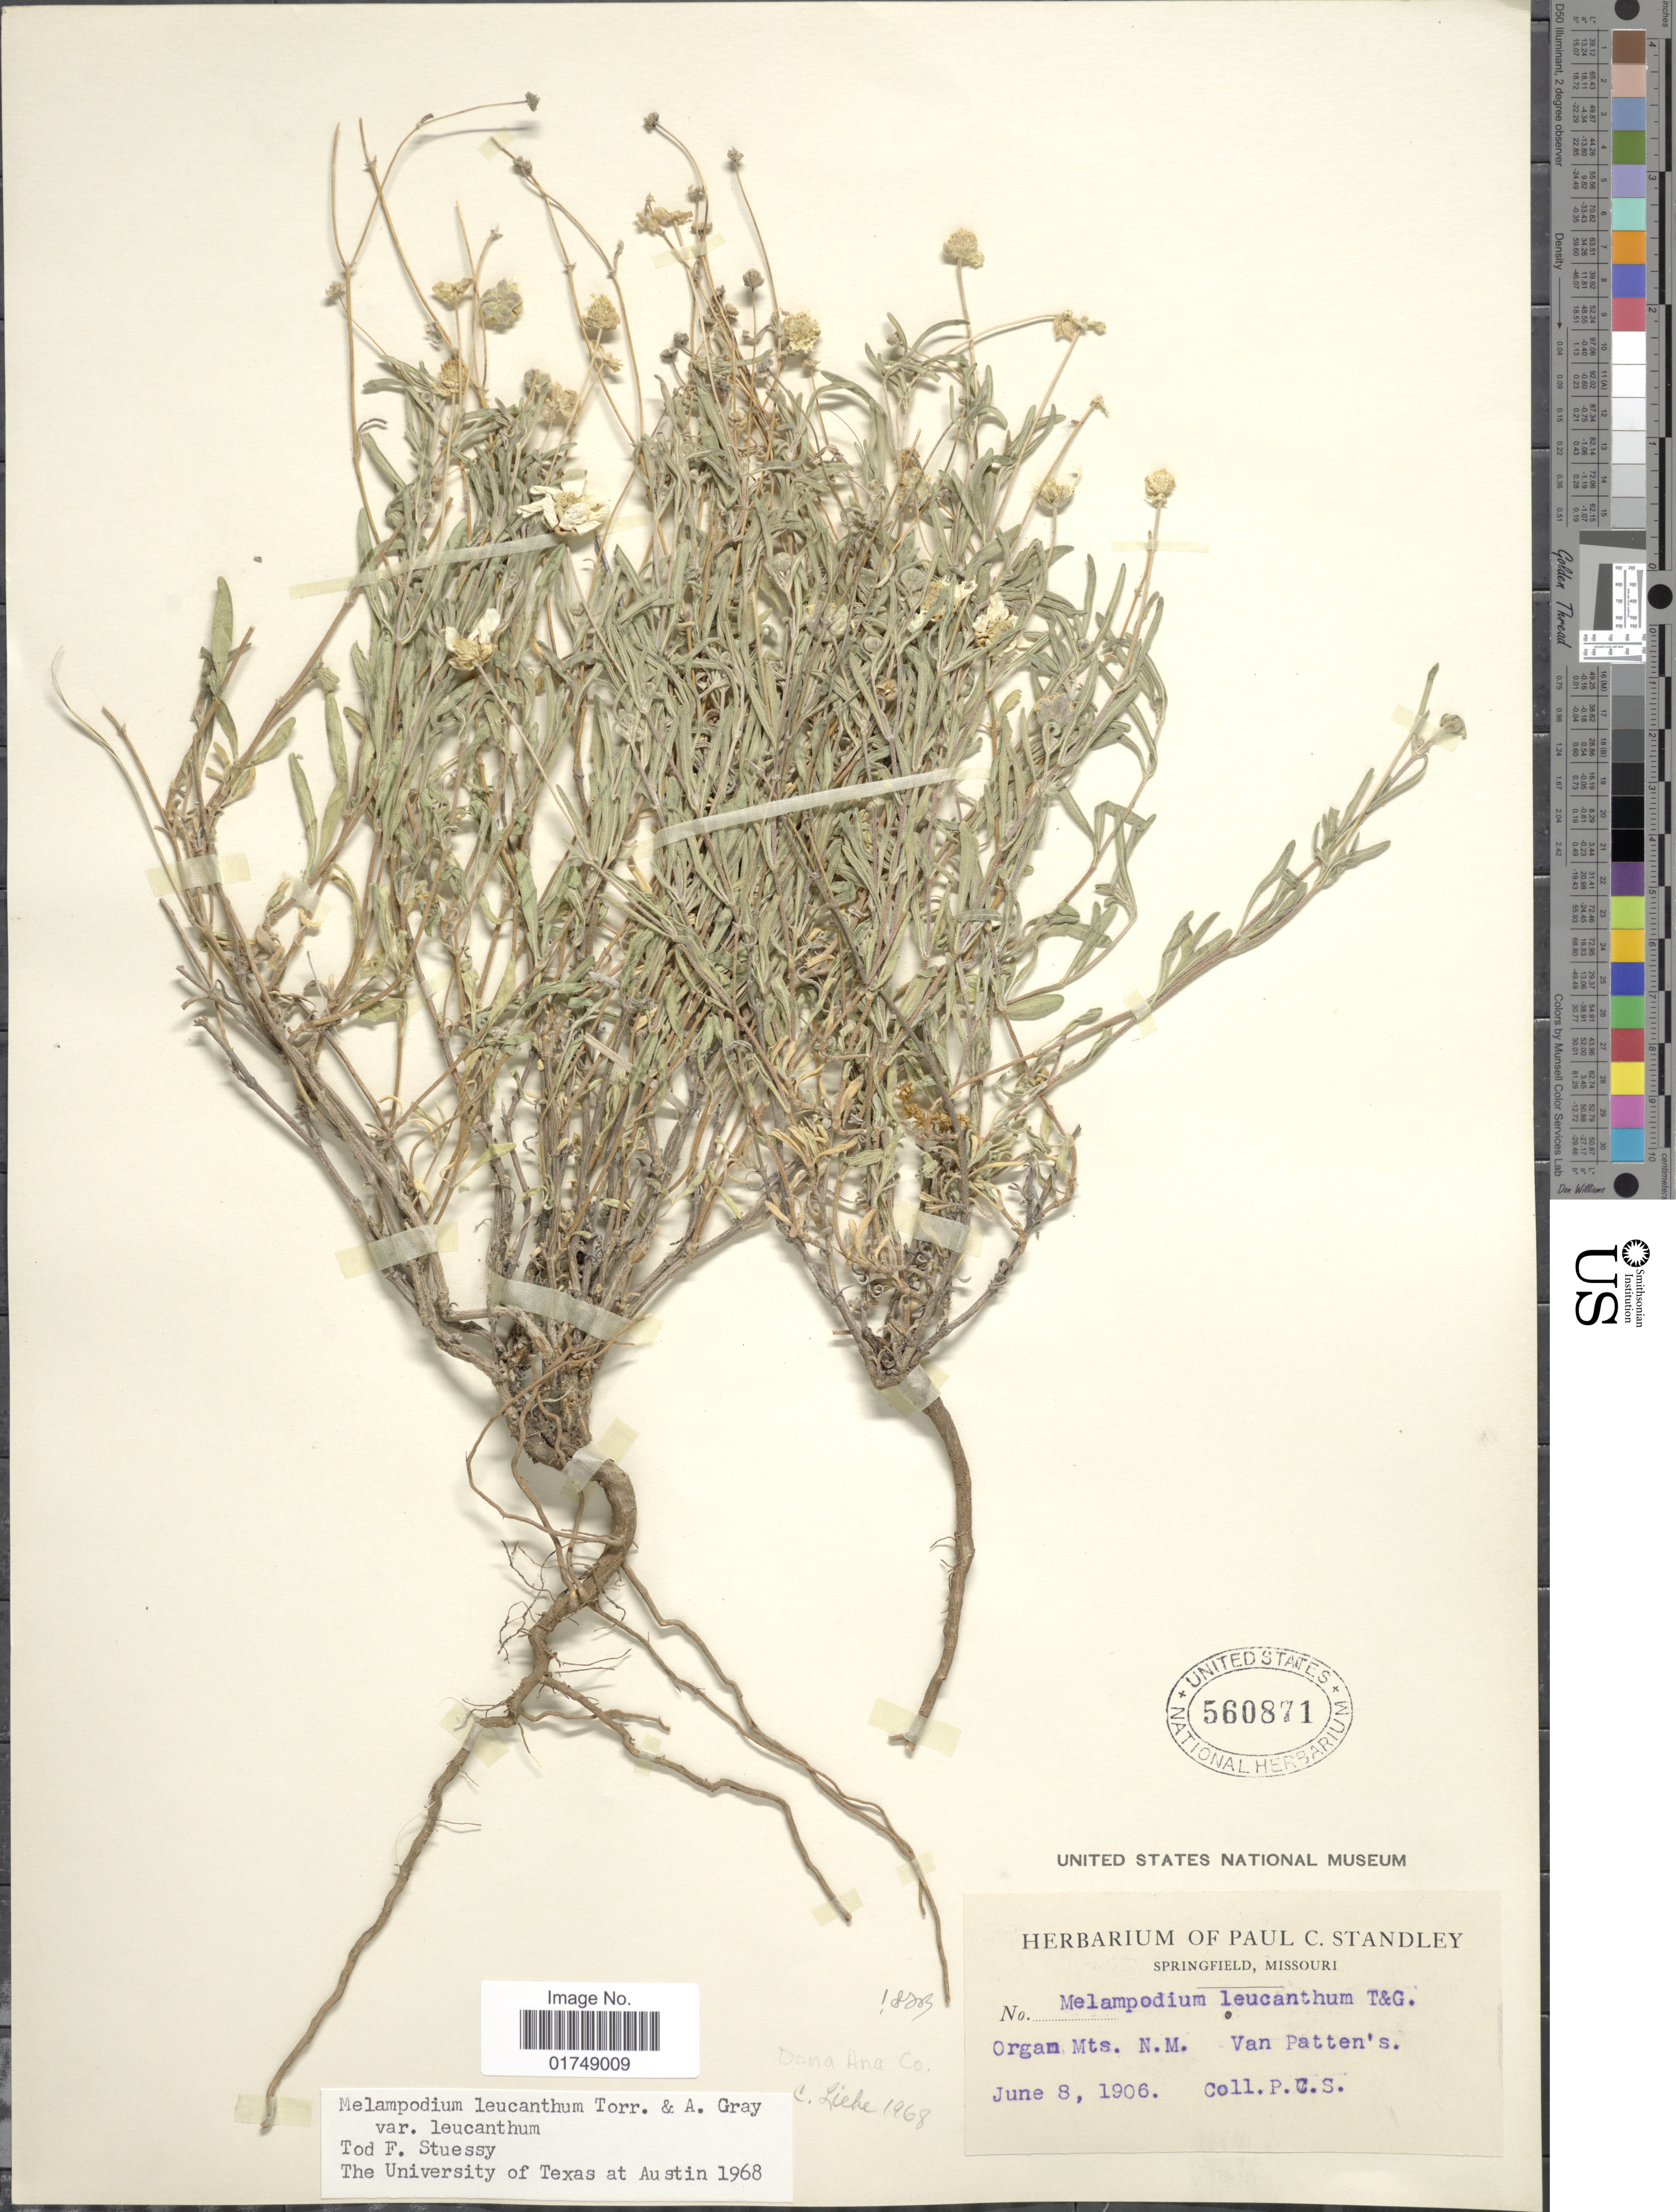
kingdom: Plantae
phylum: Tracheophyta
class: Magnoliopsida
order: Asterales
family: Asteraceae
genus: Melampodium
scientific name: Melampodium leucanthum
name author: Torr. & A. Gray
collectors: P. C. Standley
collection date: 1906-06-08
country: United States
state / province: New Mexico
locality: Organ Mts. van Patten's. Dona Ana Co.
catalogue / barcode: US 560871